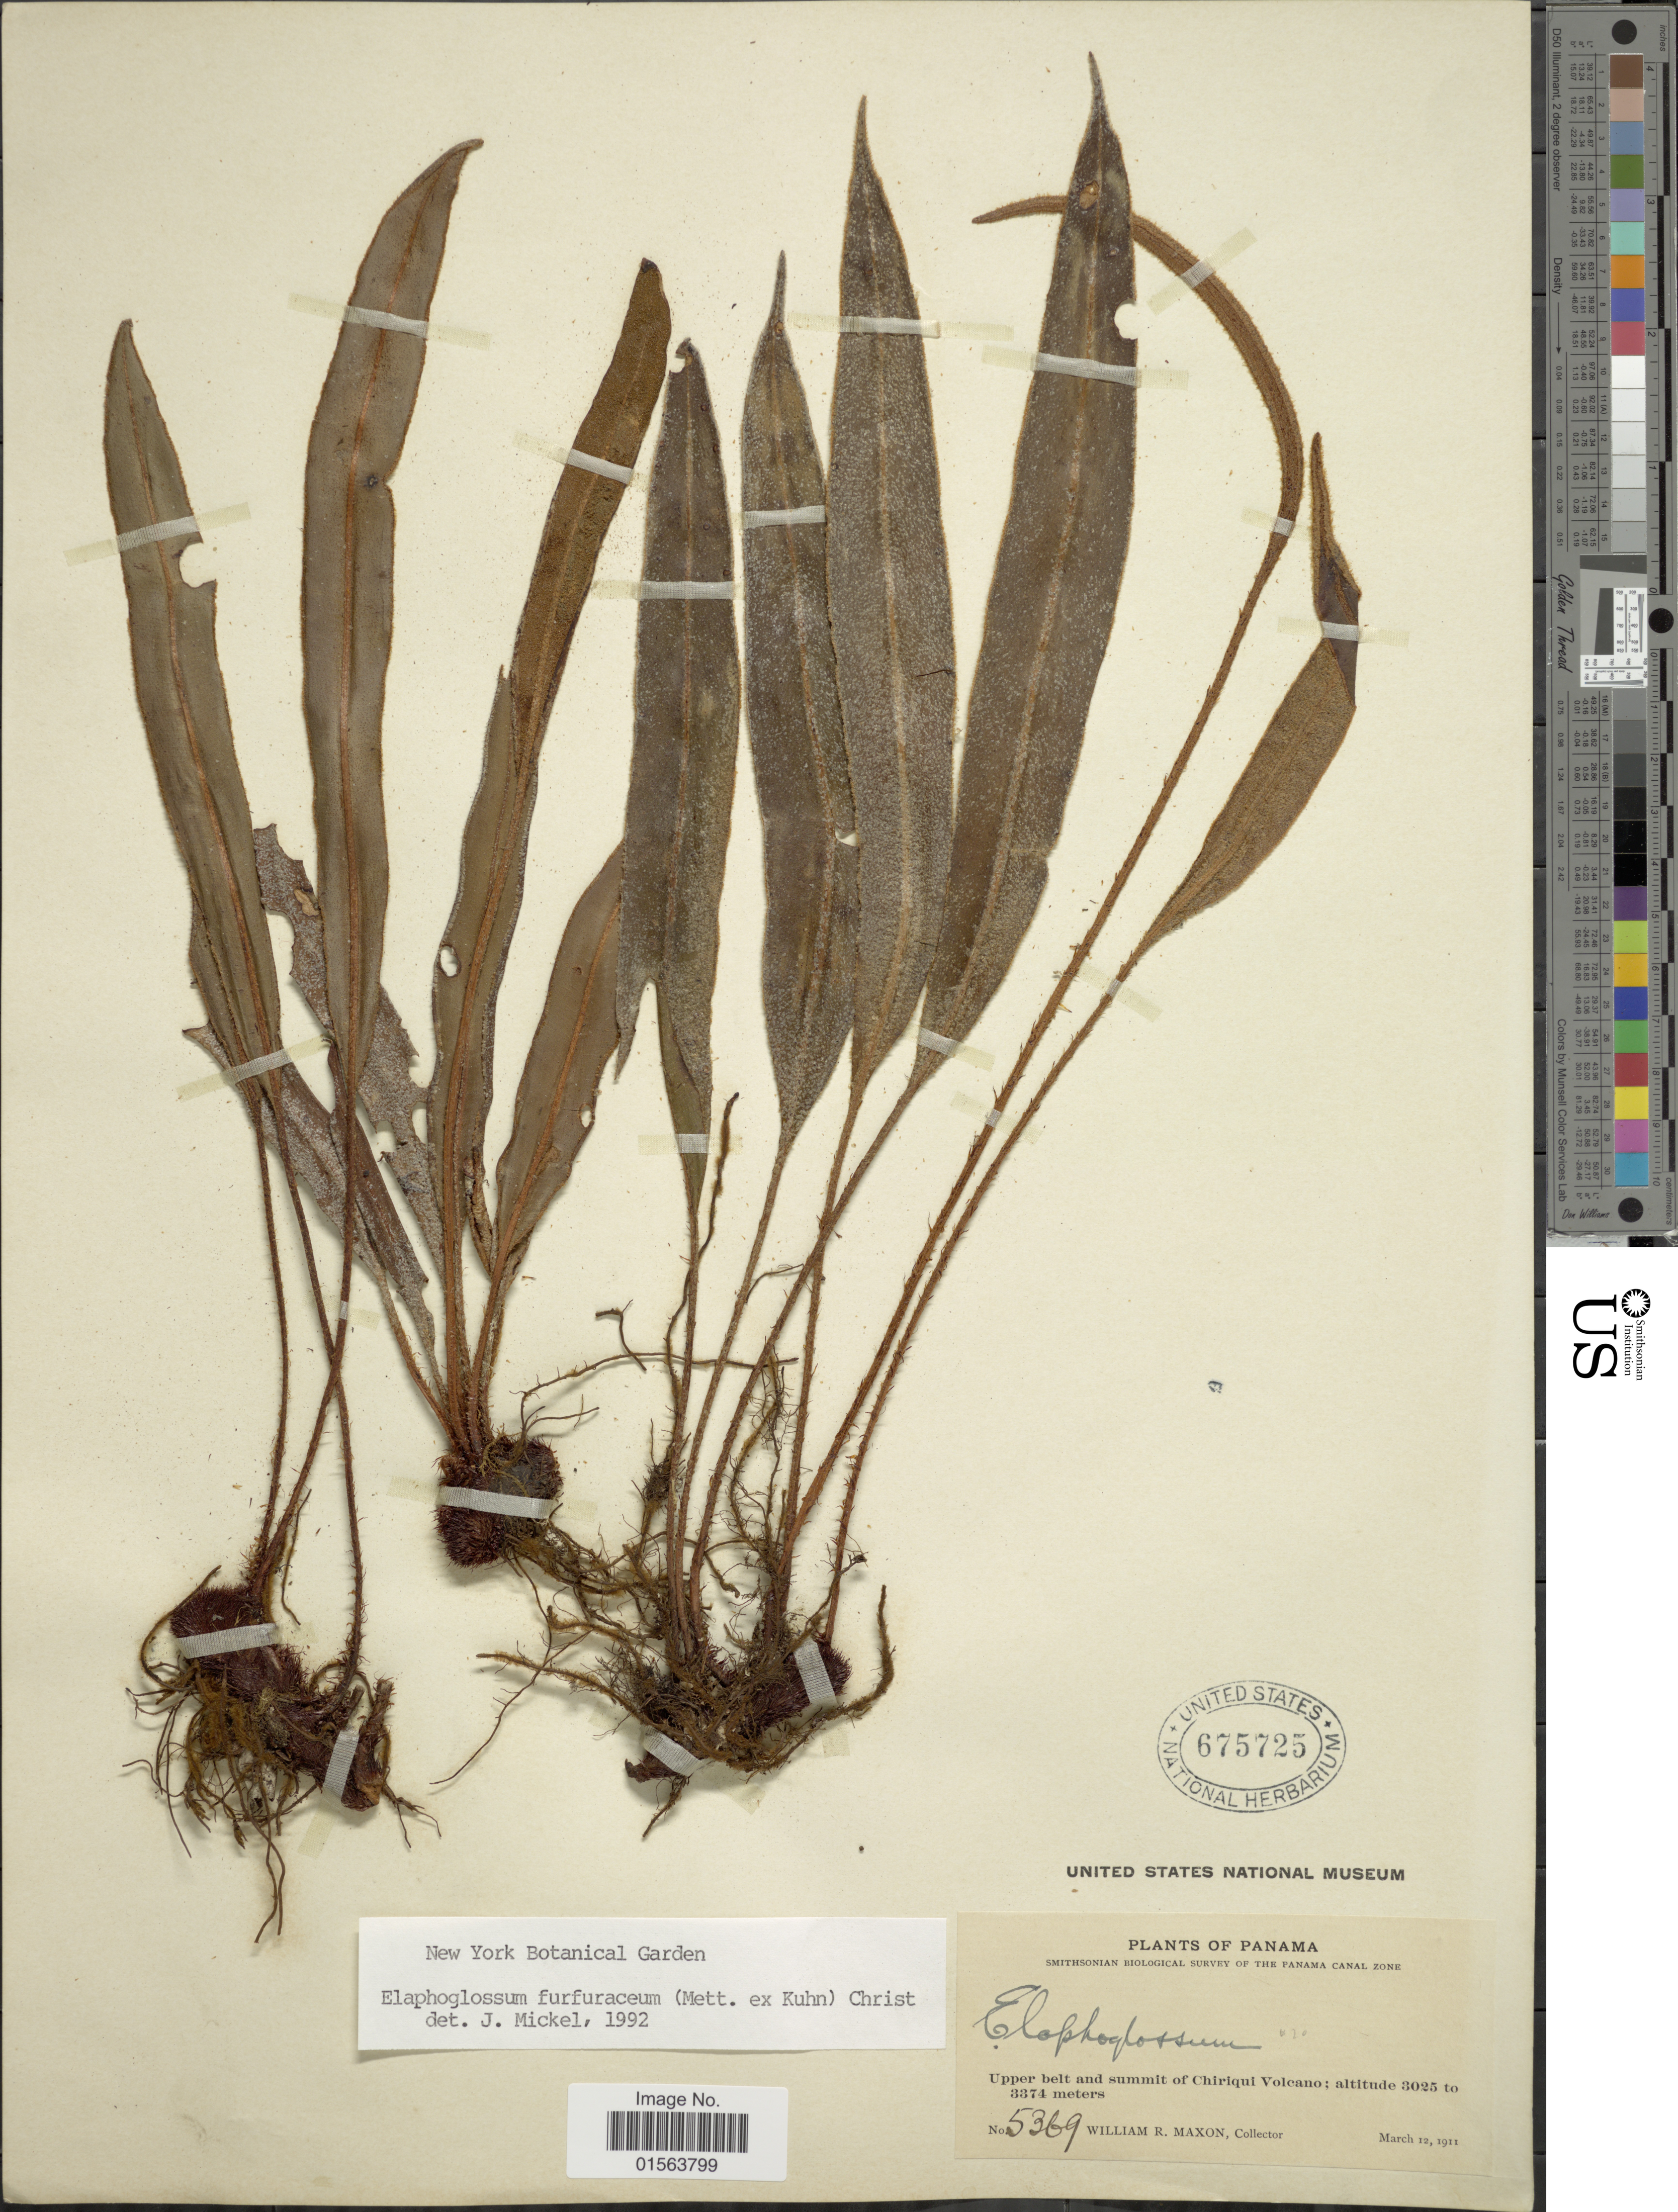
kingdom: Plantae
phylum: Tracheophyta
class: Polypodiopsida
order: Polypodiales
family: Dryopteridaceae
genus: Elaphoglossum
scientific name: Elaphoglossum furfuraceum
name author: (Mett. ex Kuhn) Christ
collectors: W. R. Maxon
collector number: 5369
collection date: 1911-03-12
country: Panama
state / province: Chiriqui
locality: Upper belt and summit of Chiriqui Volcano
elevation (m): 3025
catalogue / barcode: US 675725